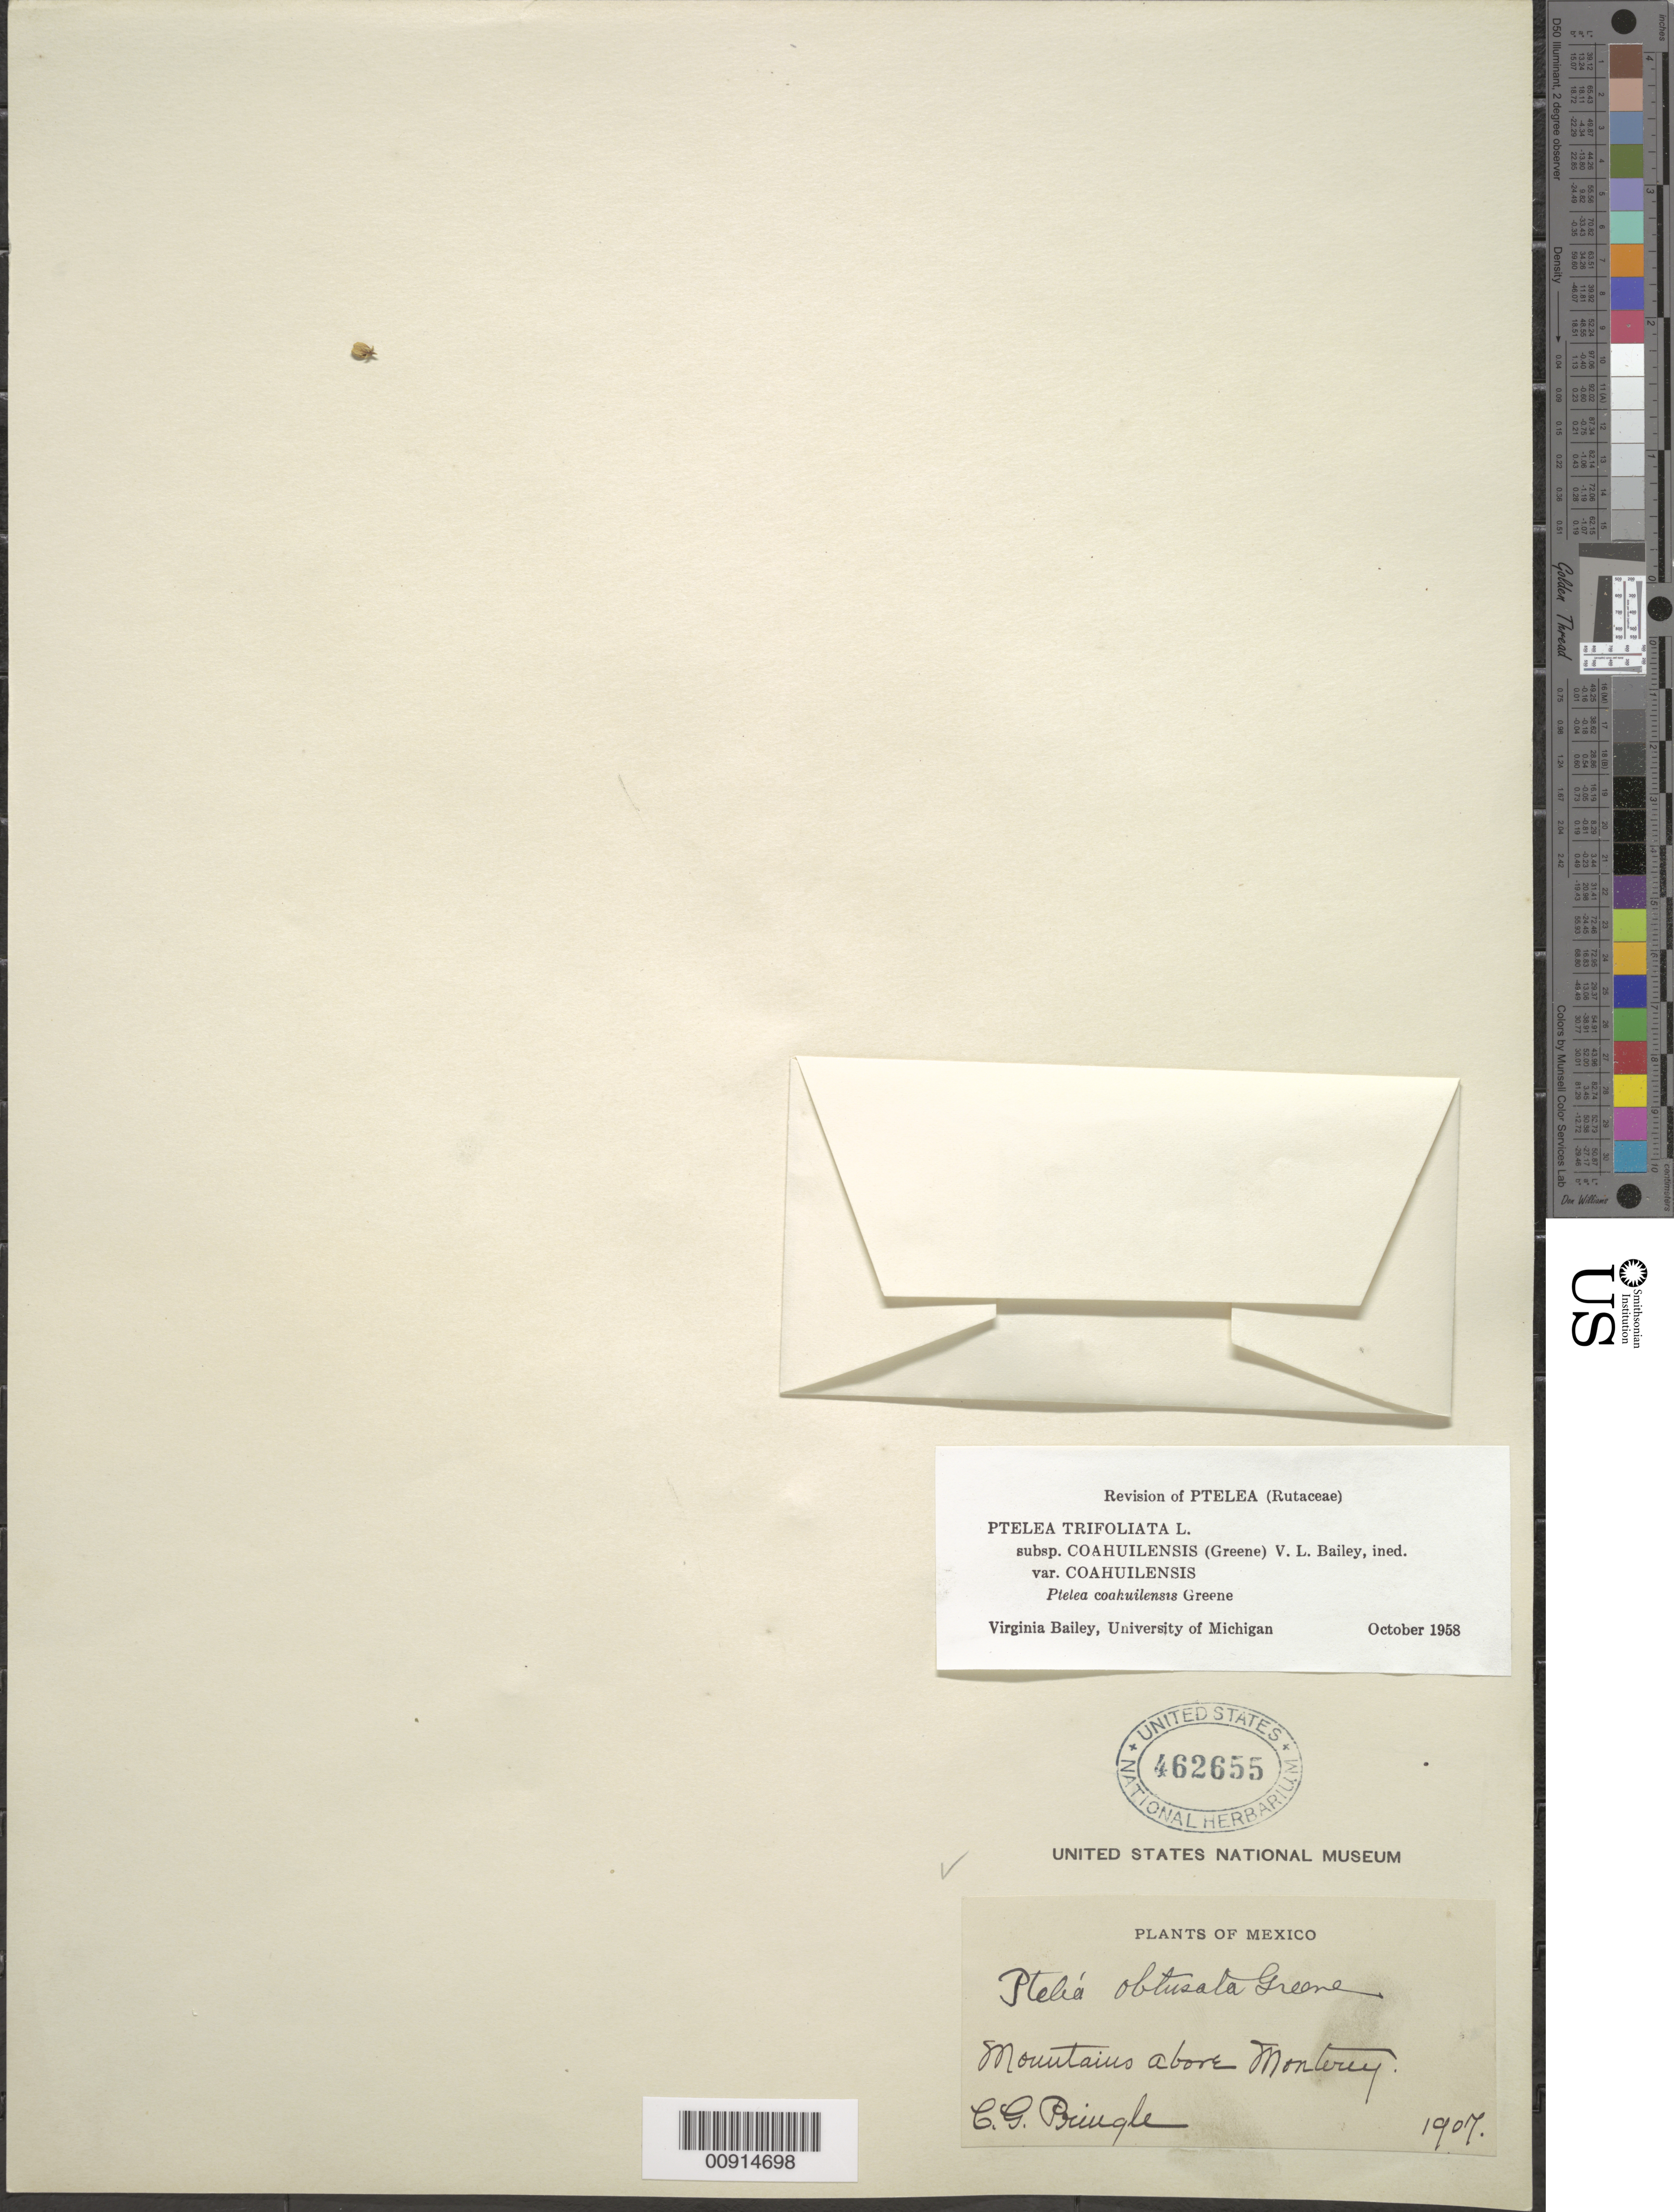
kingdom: Plantae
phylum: Tracheophyta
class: Magnoliopsida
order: Sapindales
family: Rutaceae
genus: Ptelea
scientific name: Ptelea trifoliata subsp. coahuilensis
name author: (Greene) V. L. Bailey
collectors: C. G. Pringle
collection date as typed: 1907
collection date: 1907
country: Mexico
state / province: Nuevo León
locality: Mountains above Monterey [sic].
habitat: Mountains.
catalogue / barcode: US 462655